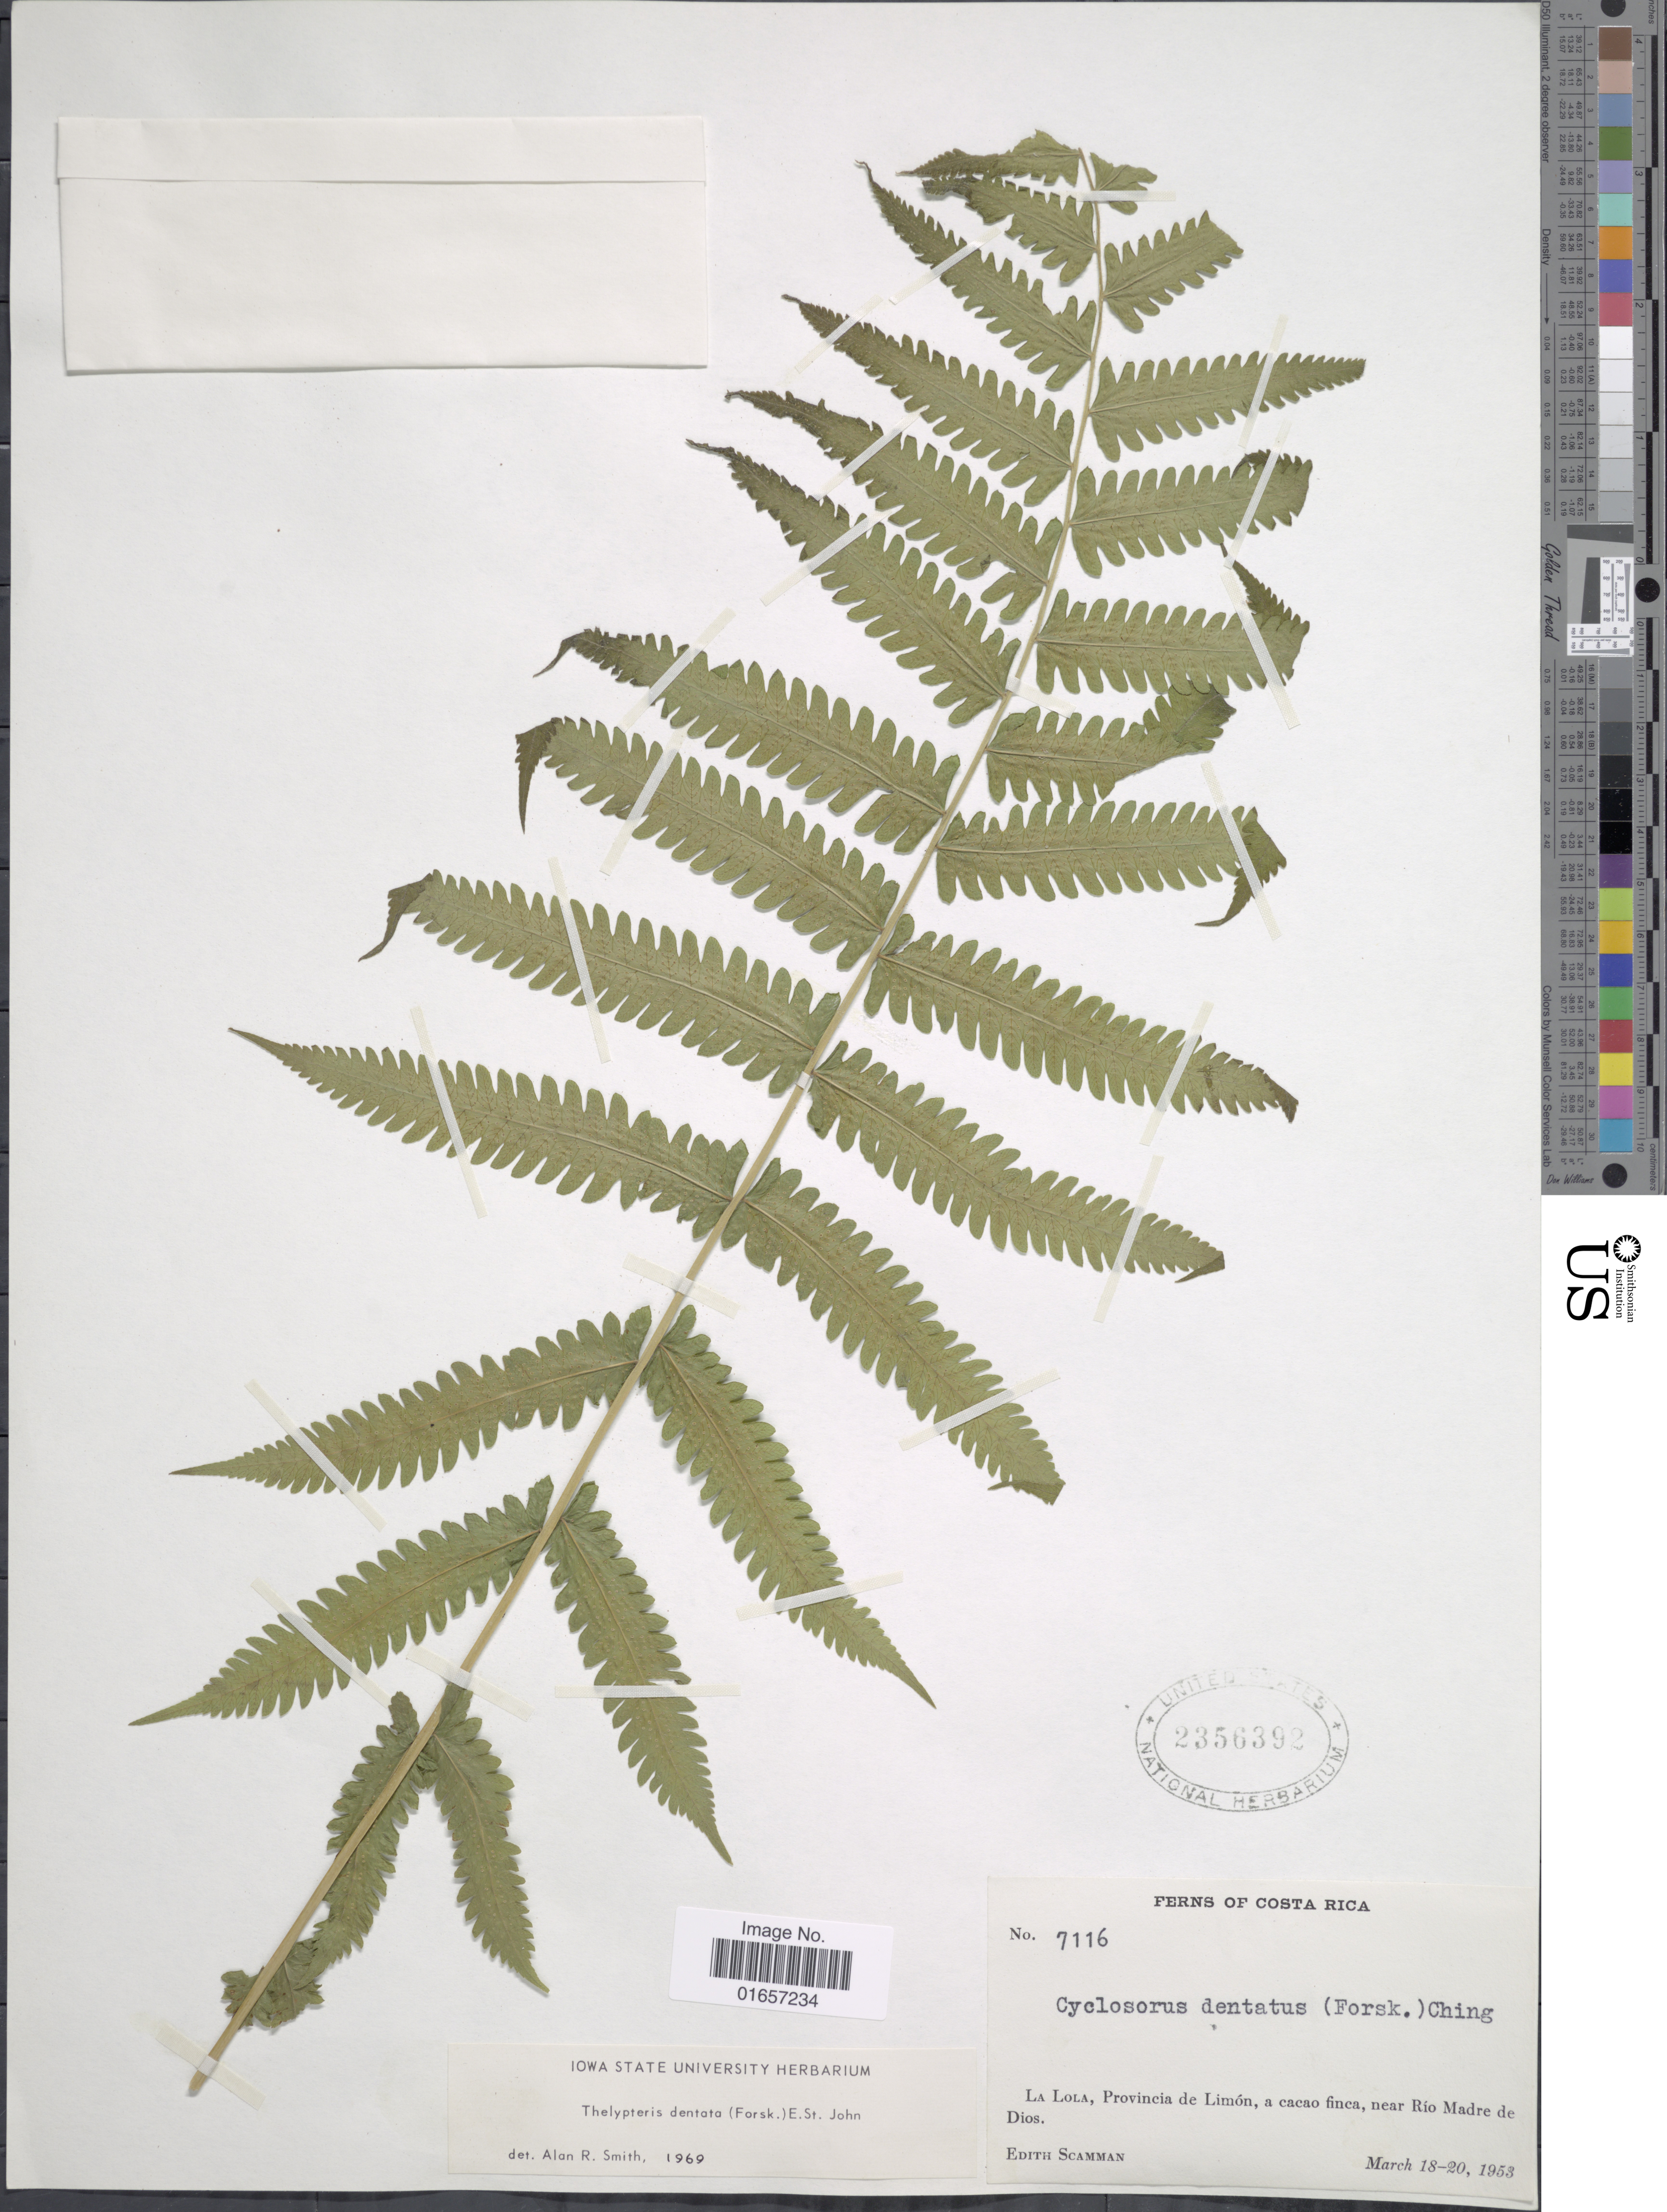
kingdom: Plantae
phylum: Tracheophyta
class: Polypodiopsida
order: Polypodiales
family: Thelypteridaceae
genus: Christella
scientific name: Christella dentata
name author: (Forssk.) Brownsey & Jermy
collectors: E. Scamman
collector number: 7116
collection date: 1953-03-18/1953-03-20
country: Costa Rica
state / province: Limón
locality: La Lola, a cacao finca, near Río Madre de Dios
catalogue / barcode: US 2356392